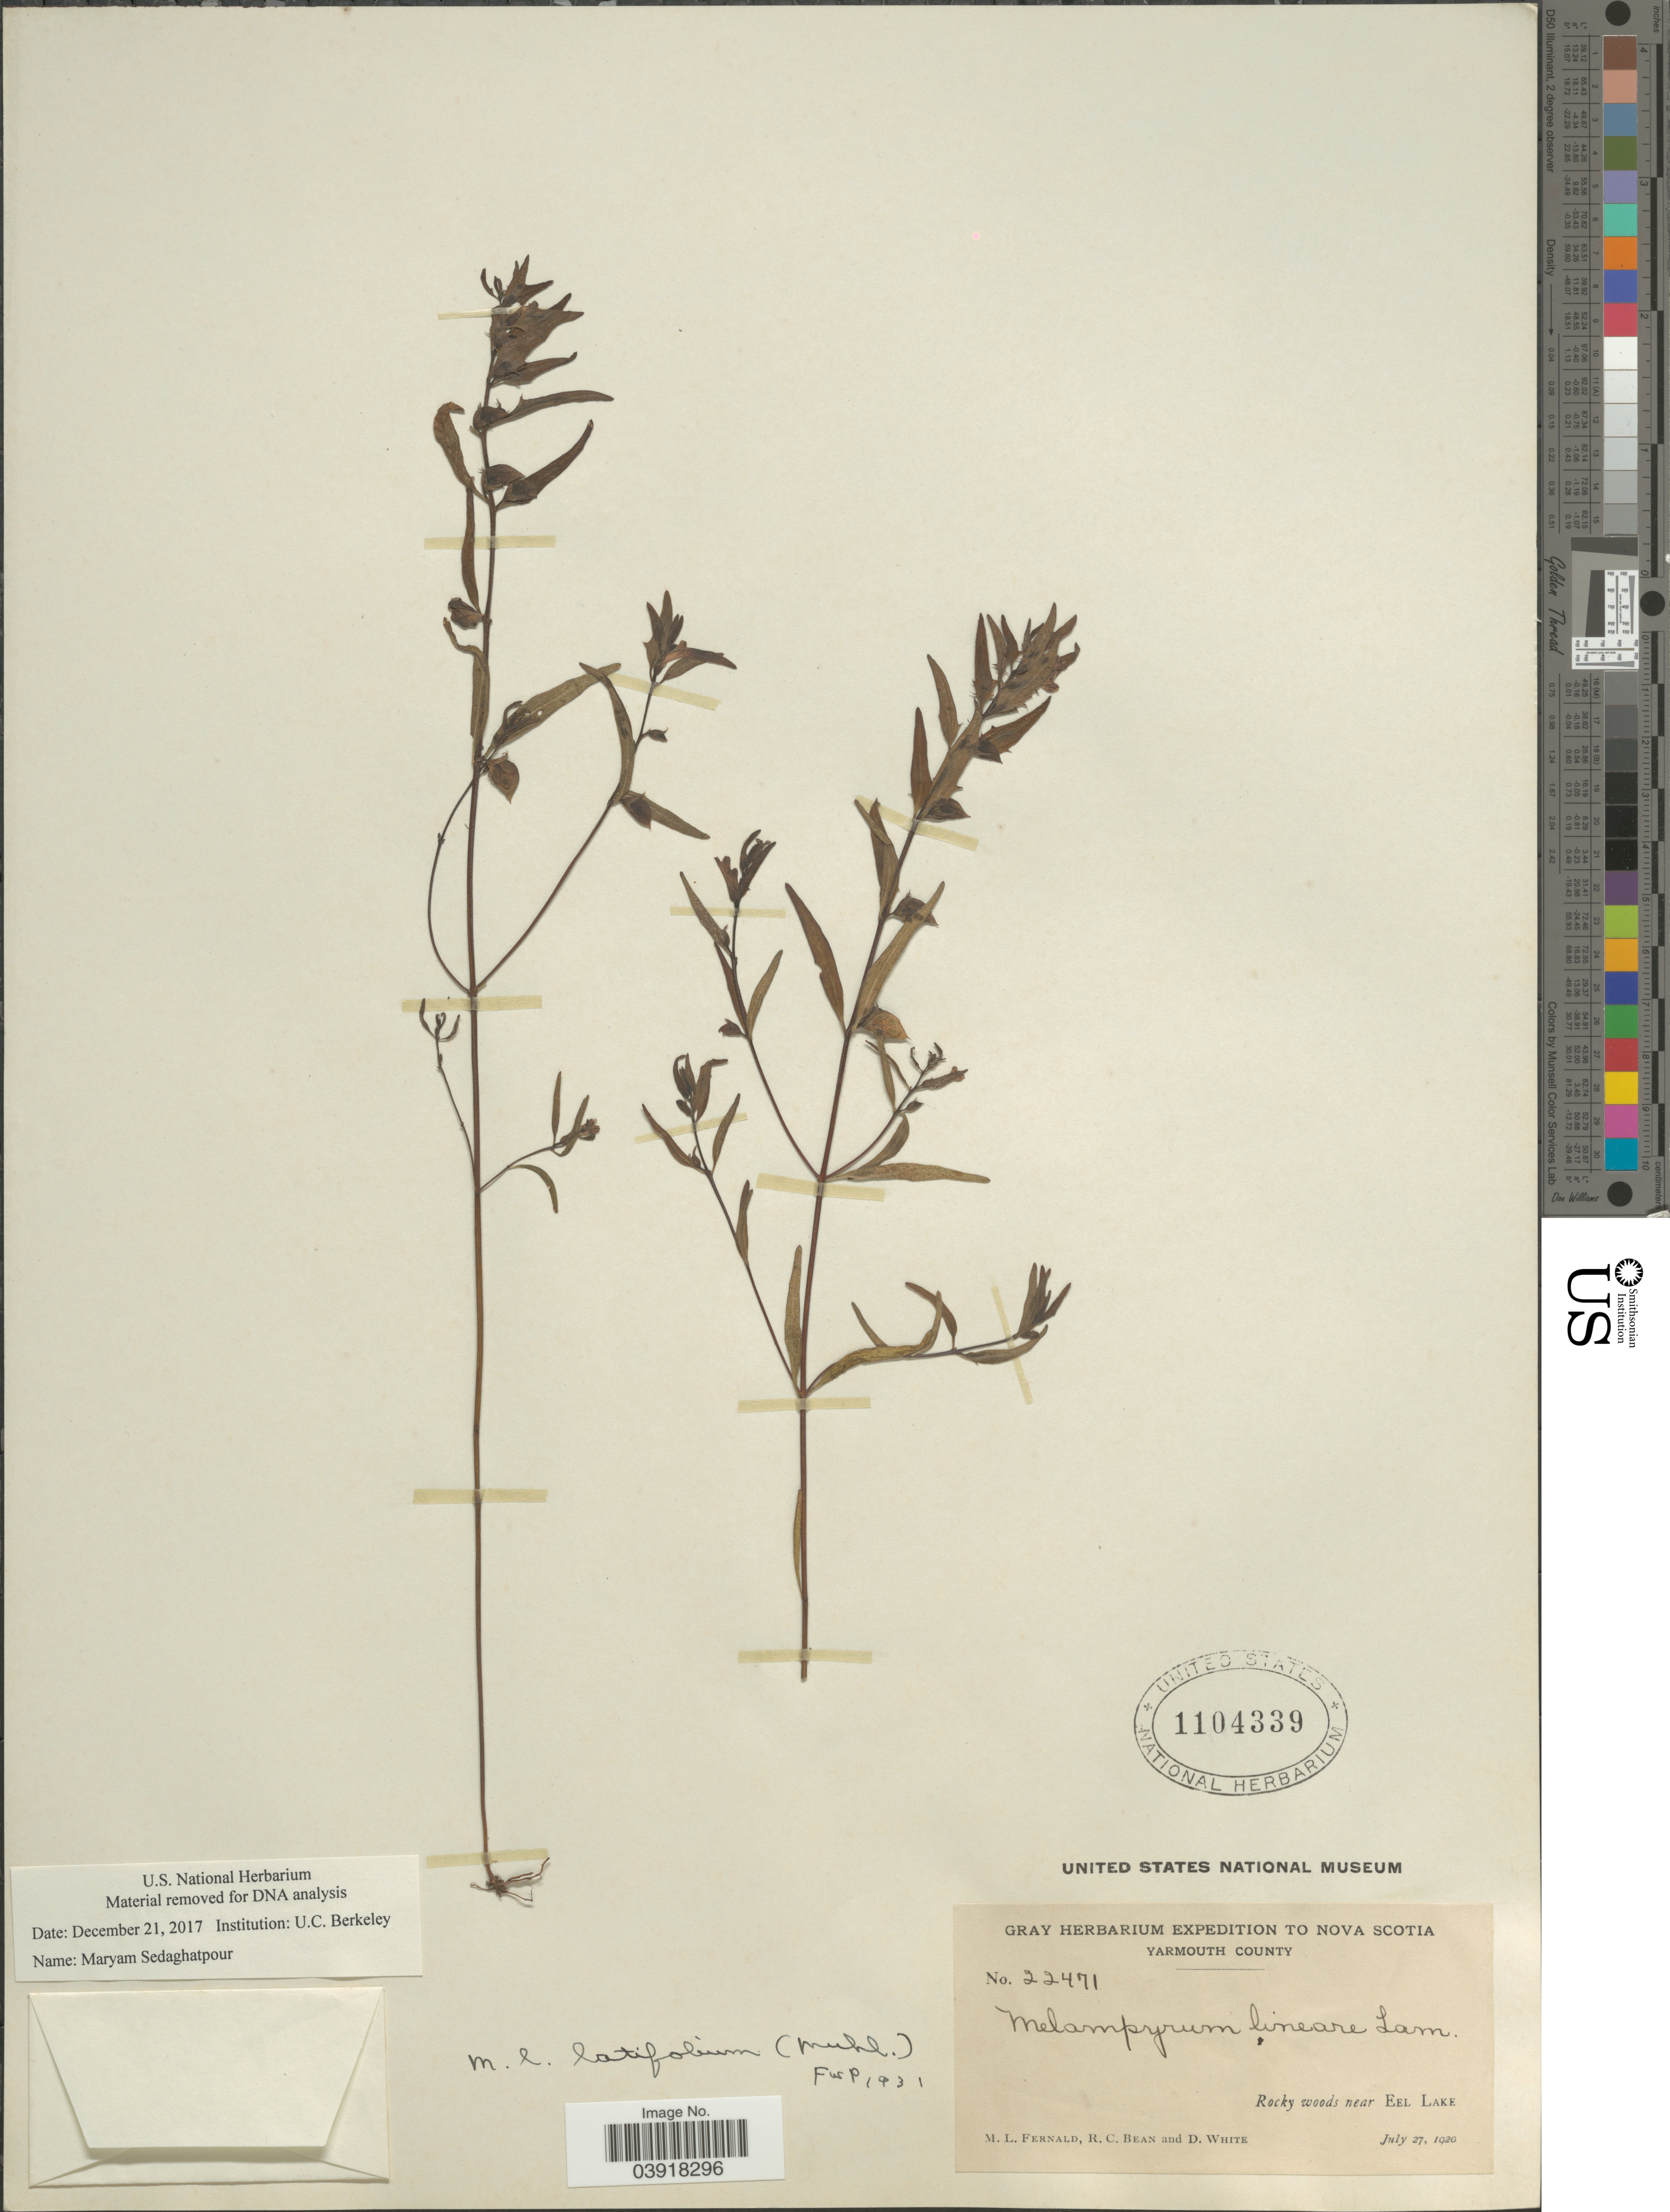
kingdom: Plantae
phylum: Tracheophyta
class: Magnoliopsida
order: Lamiales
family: Orobanchaceae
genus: Melampyrum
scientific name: Melampyrum lineare var. latifolium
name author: (Muhl.) P. Beauv.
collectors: M. L. Fernald, R. Bean & D. White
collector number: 22471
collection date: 1920-07-27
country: Canada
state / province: Nova Scotia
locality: Yarmouth County. Rocky woods near Eel Lake.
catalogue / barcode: US 1104339